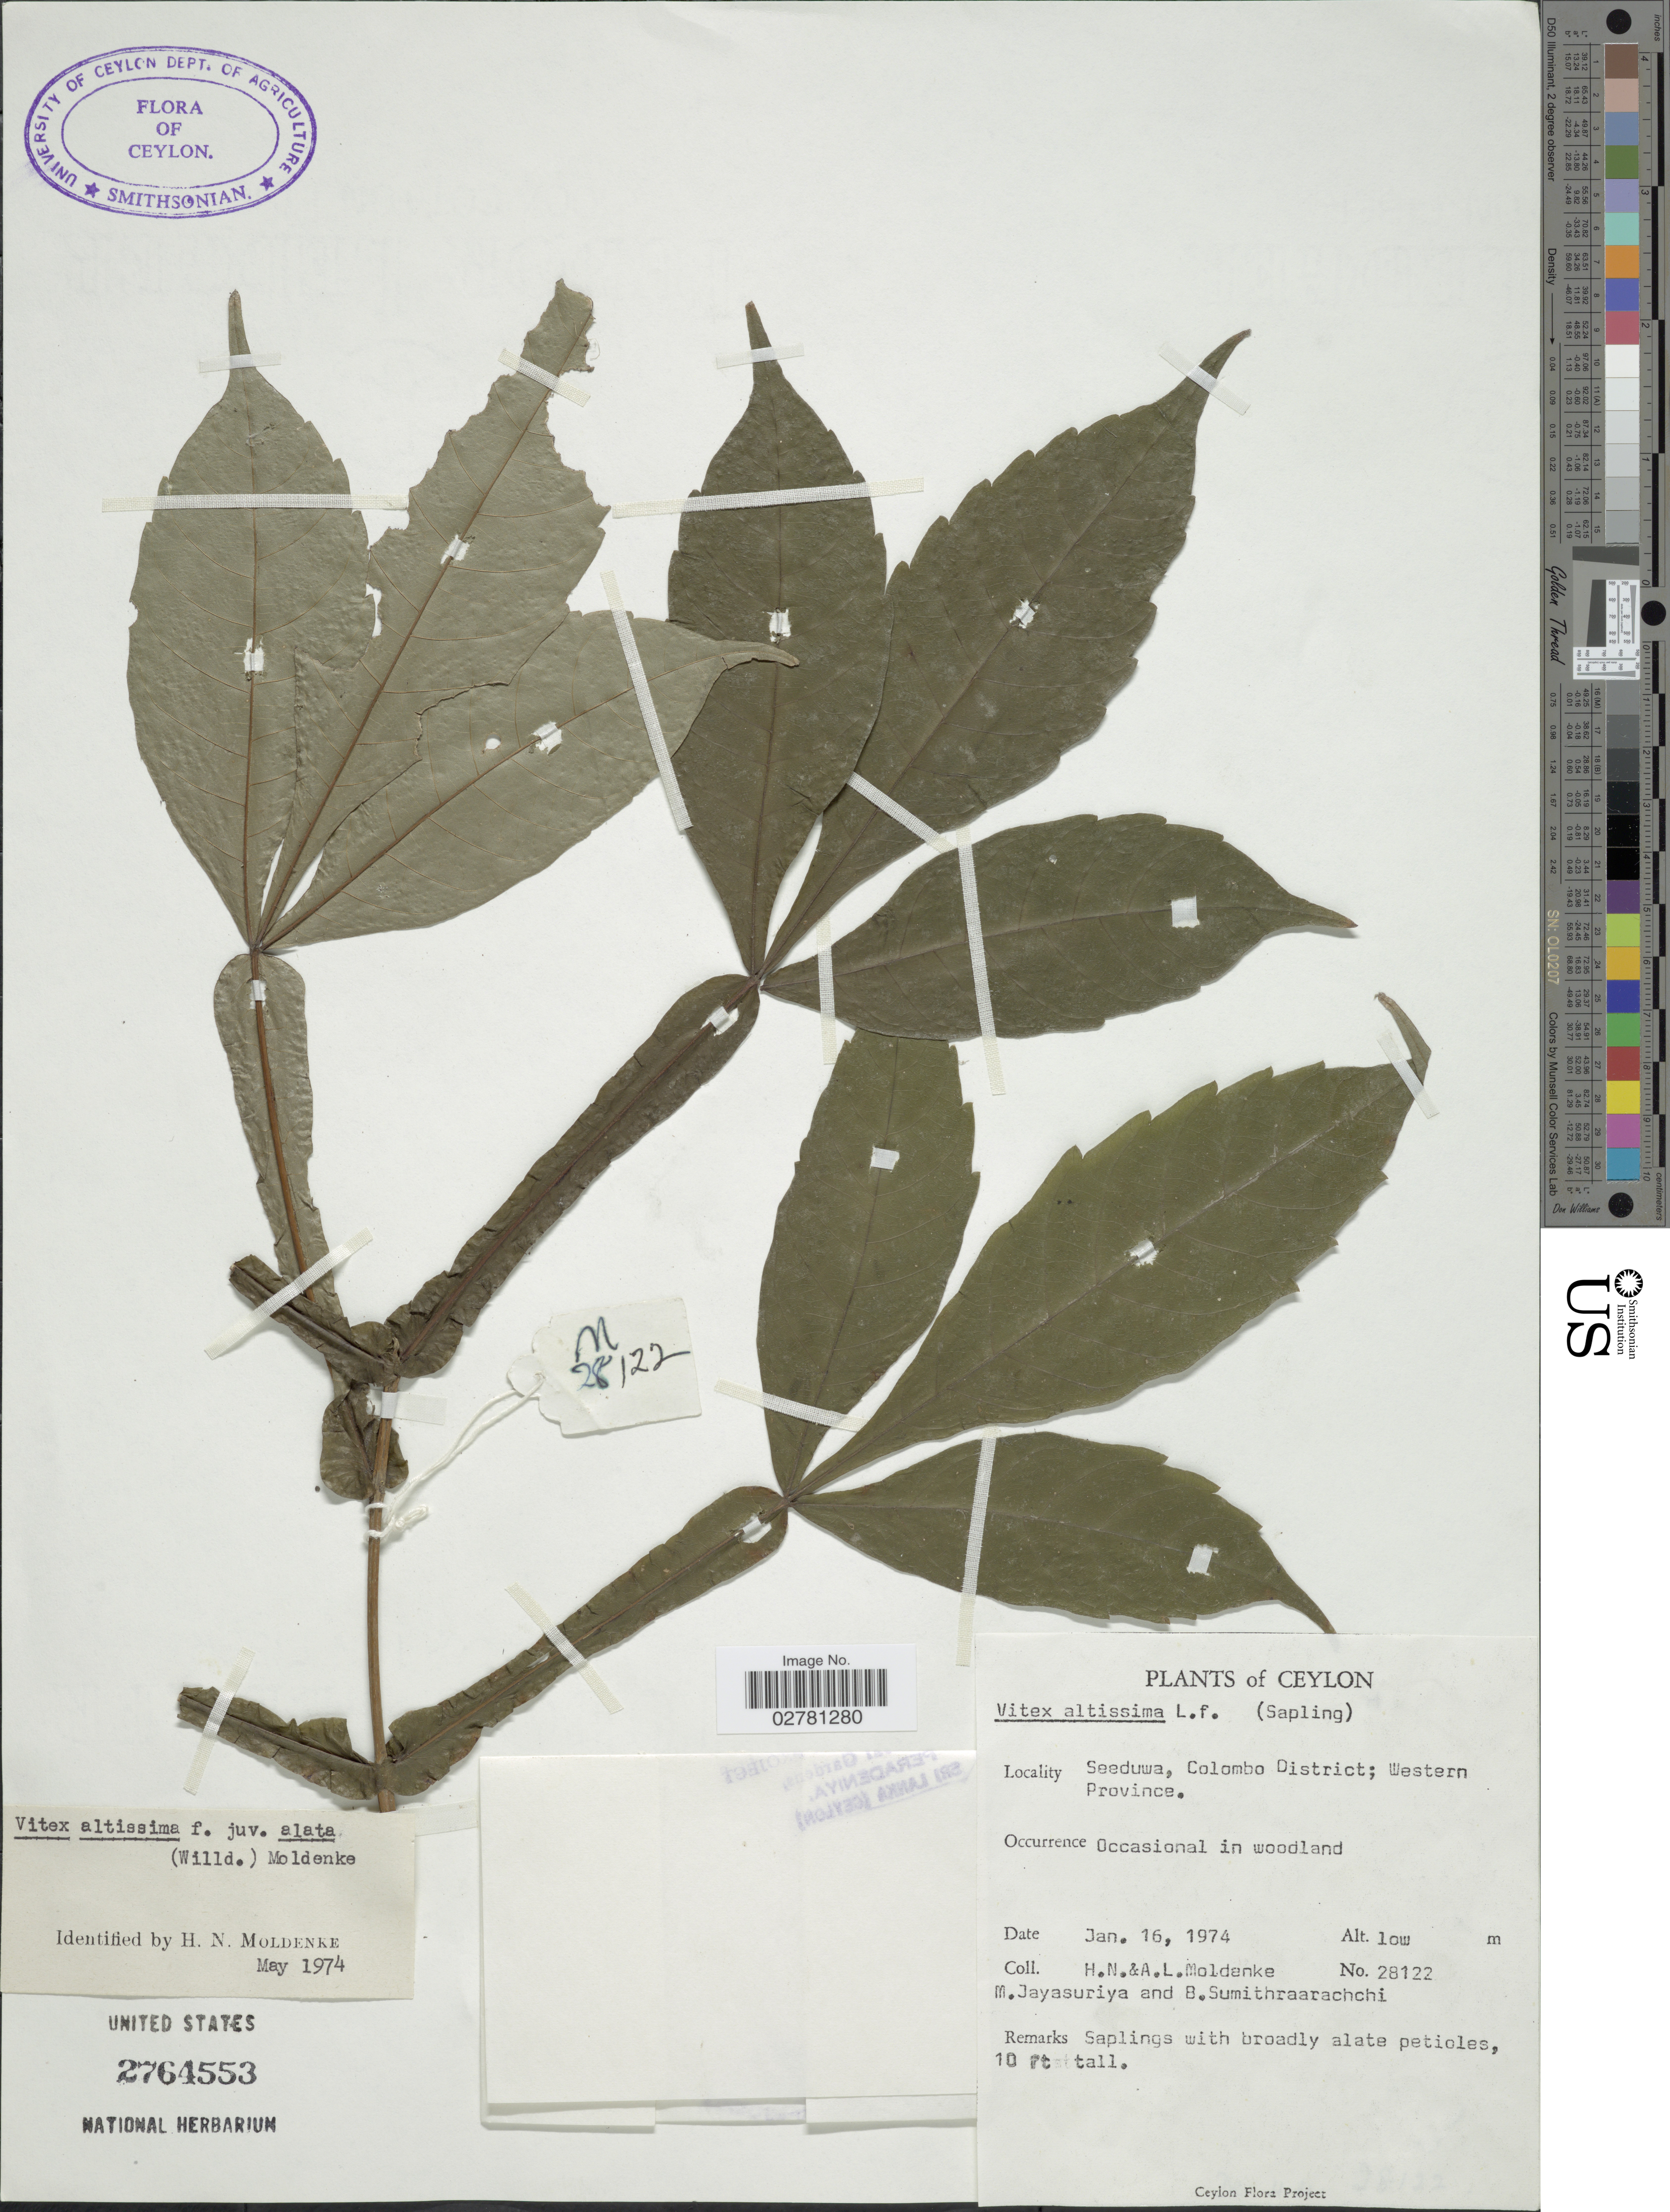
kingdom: Plantae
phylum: Tracheophyta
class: Magnoliopsida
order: Lamiales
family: Lamiaceae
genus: Vitex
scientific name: Vitex altissima f. alata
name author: (Willd.) Moldenke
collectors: H. N. Moldenke, A. L. Moldenke, M. Jayasuriya & B. Sumithraarachchi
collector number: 28122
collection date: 1974-01-16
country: Sri Lanka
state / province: Western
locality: Ceylon. Seeduwa, Colombo District.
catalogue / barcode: US 2764553